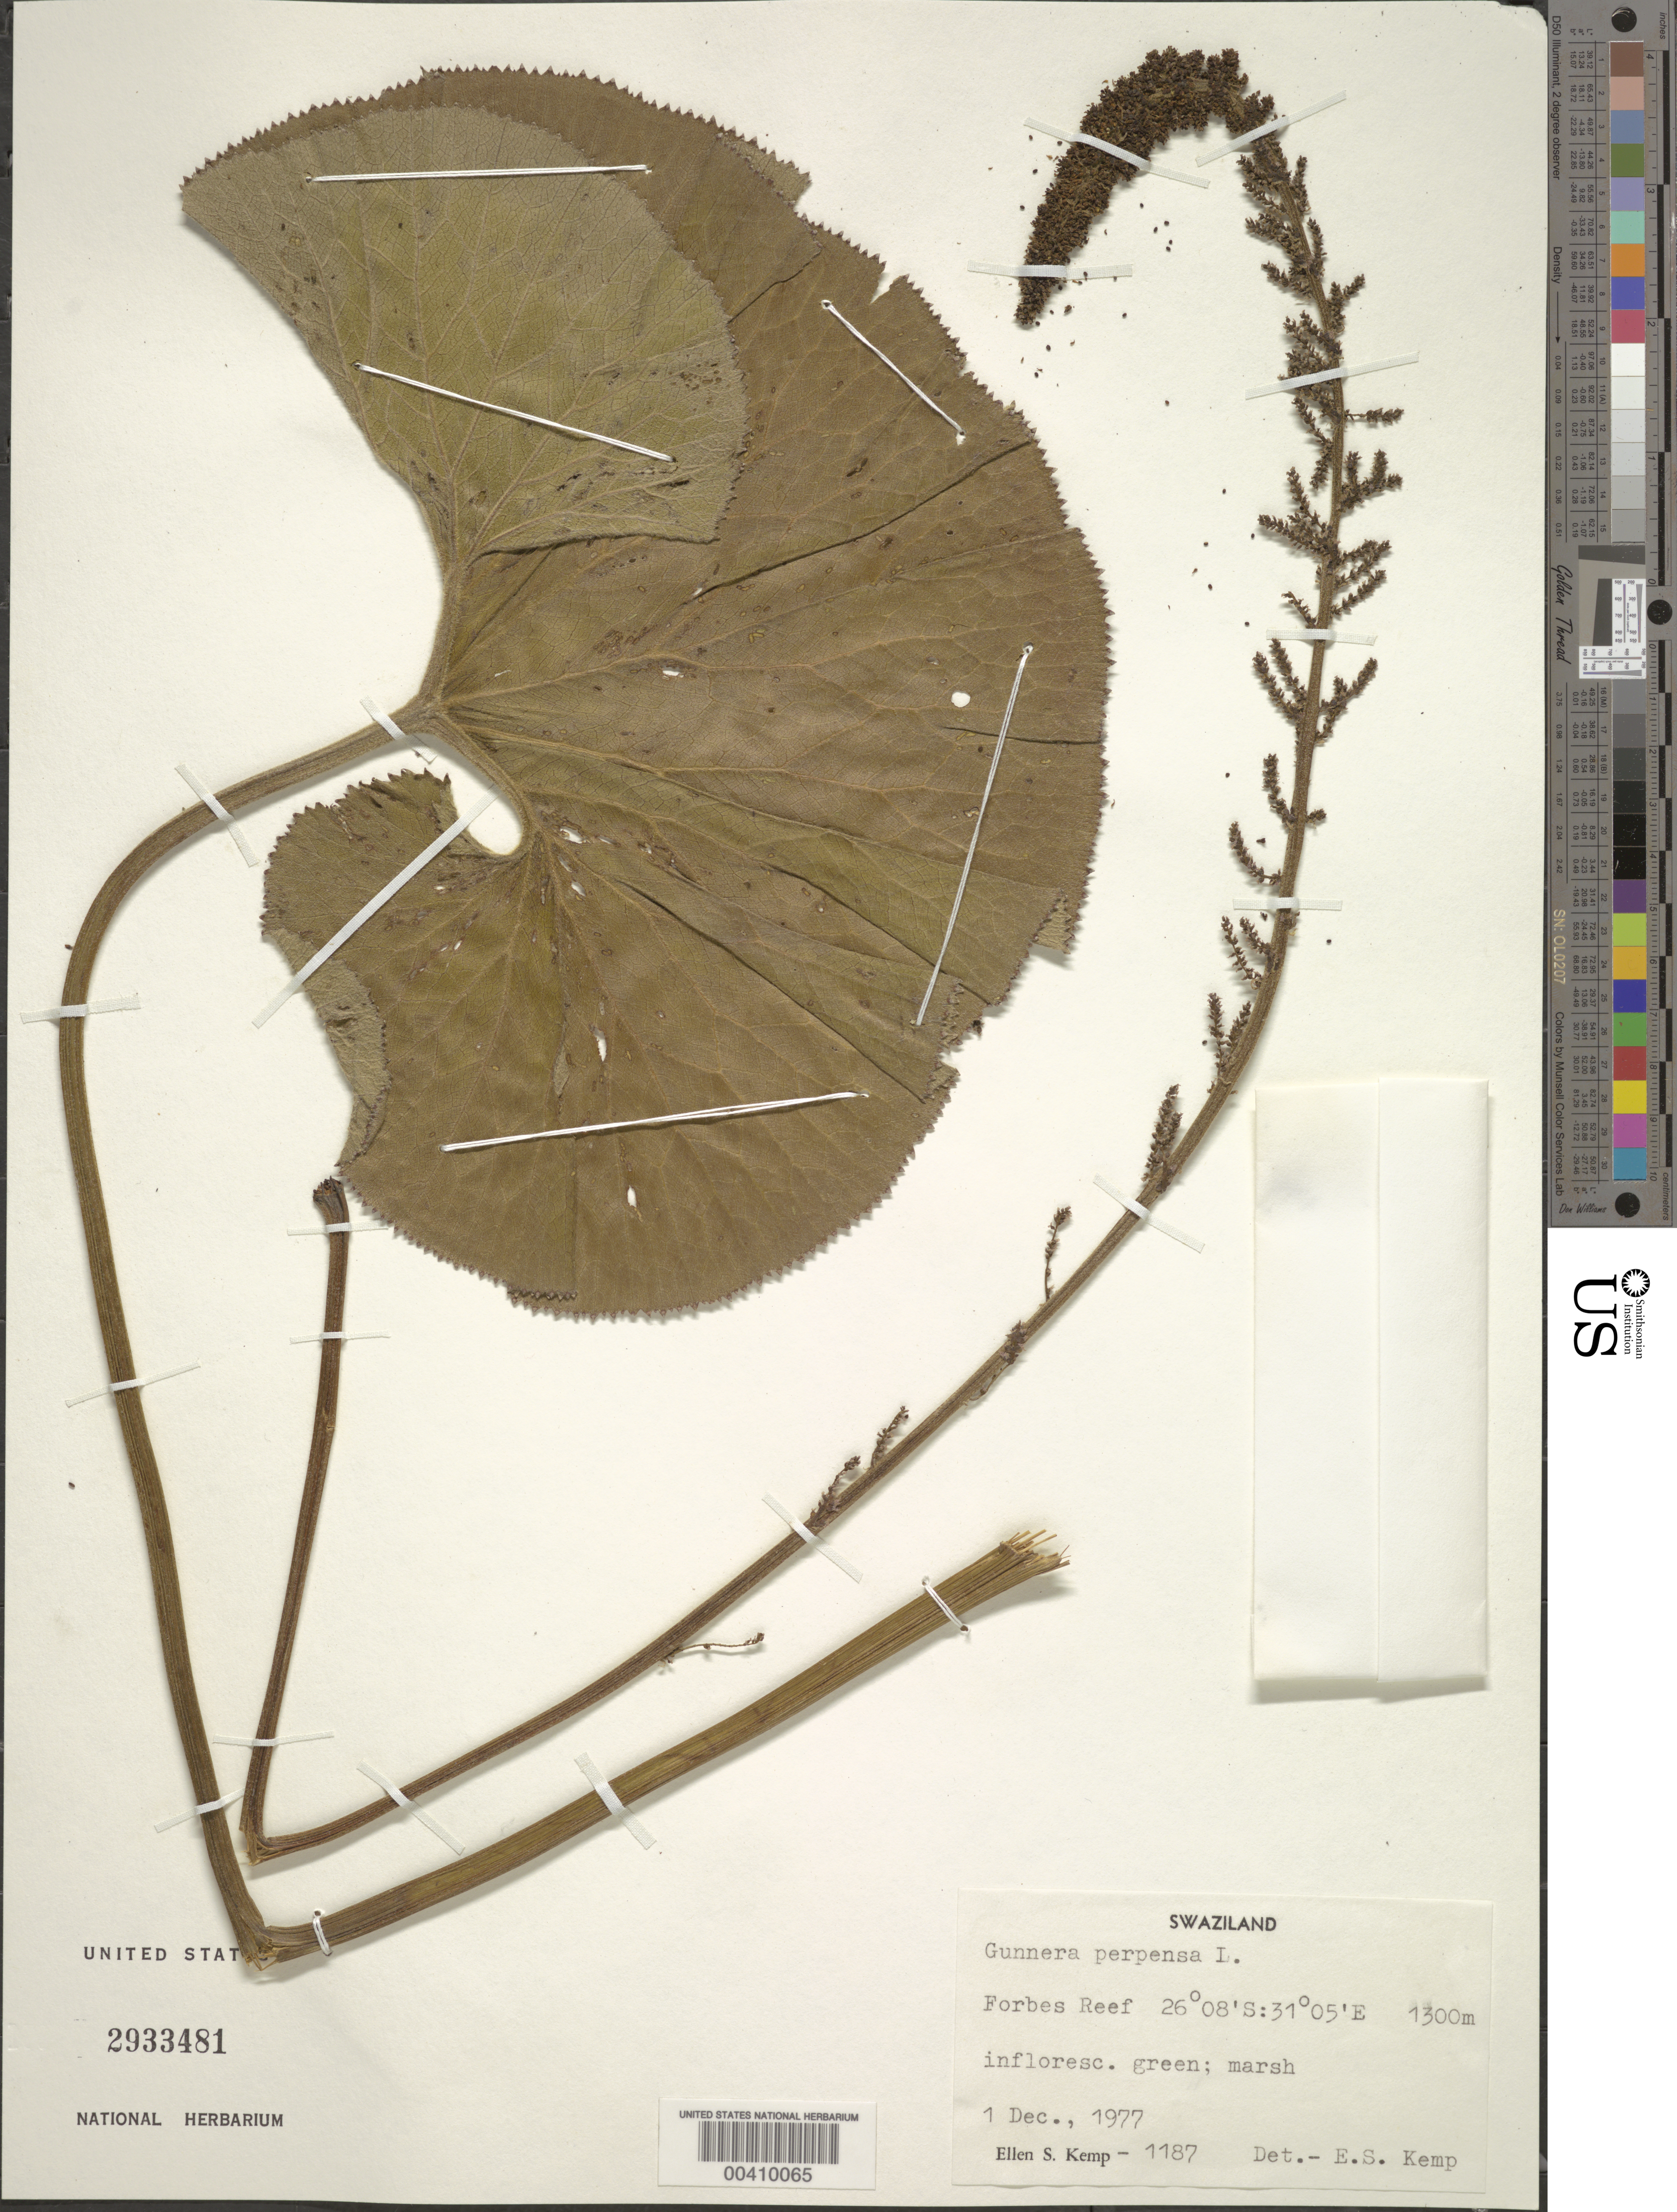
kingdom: Plantae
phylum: Tracheophyta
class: Magnoliopsida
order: Gunnerales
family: Gunneraceae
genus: Gunnera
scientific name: Gunnera perpensa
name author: L.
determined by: Kemp, E. S.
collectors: E. S. Kemp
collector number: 1187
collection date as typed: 01 Dec 1977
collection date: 1977-12-01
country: Eswatini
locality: Forbes Reef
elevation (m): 1300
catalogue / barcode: US 2933481